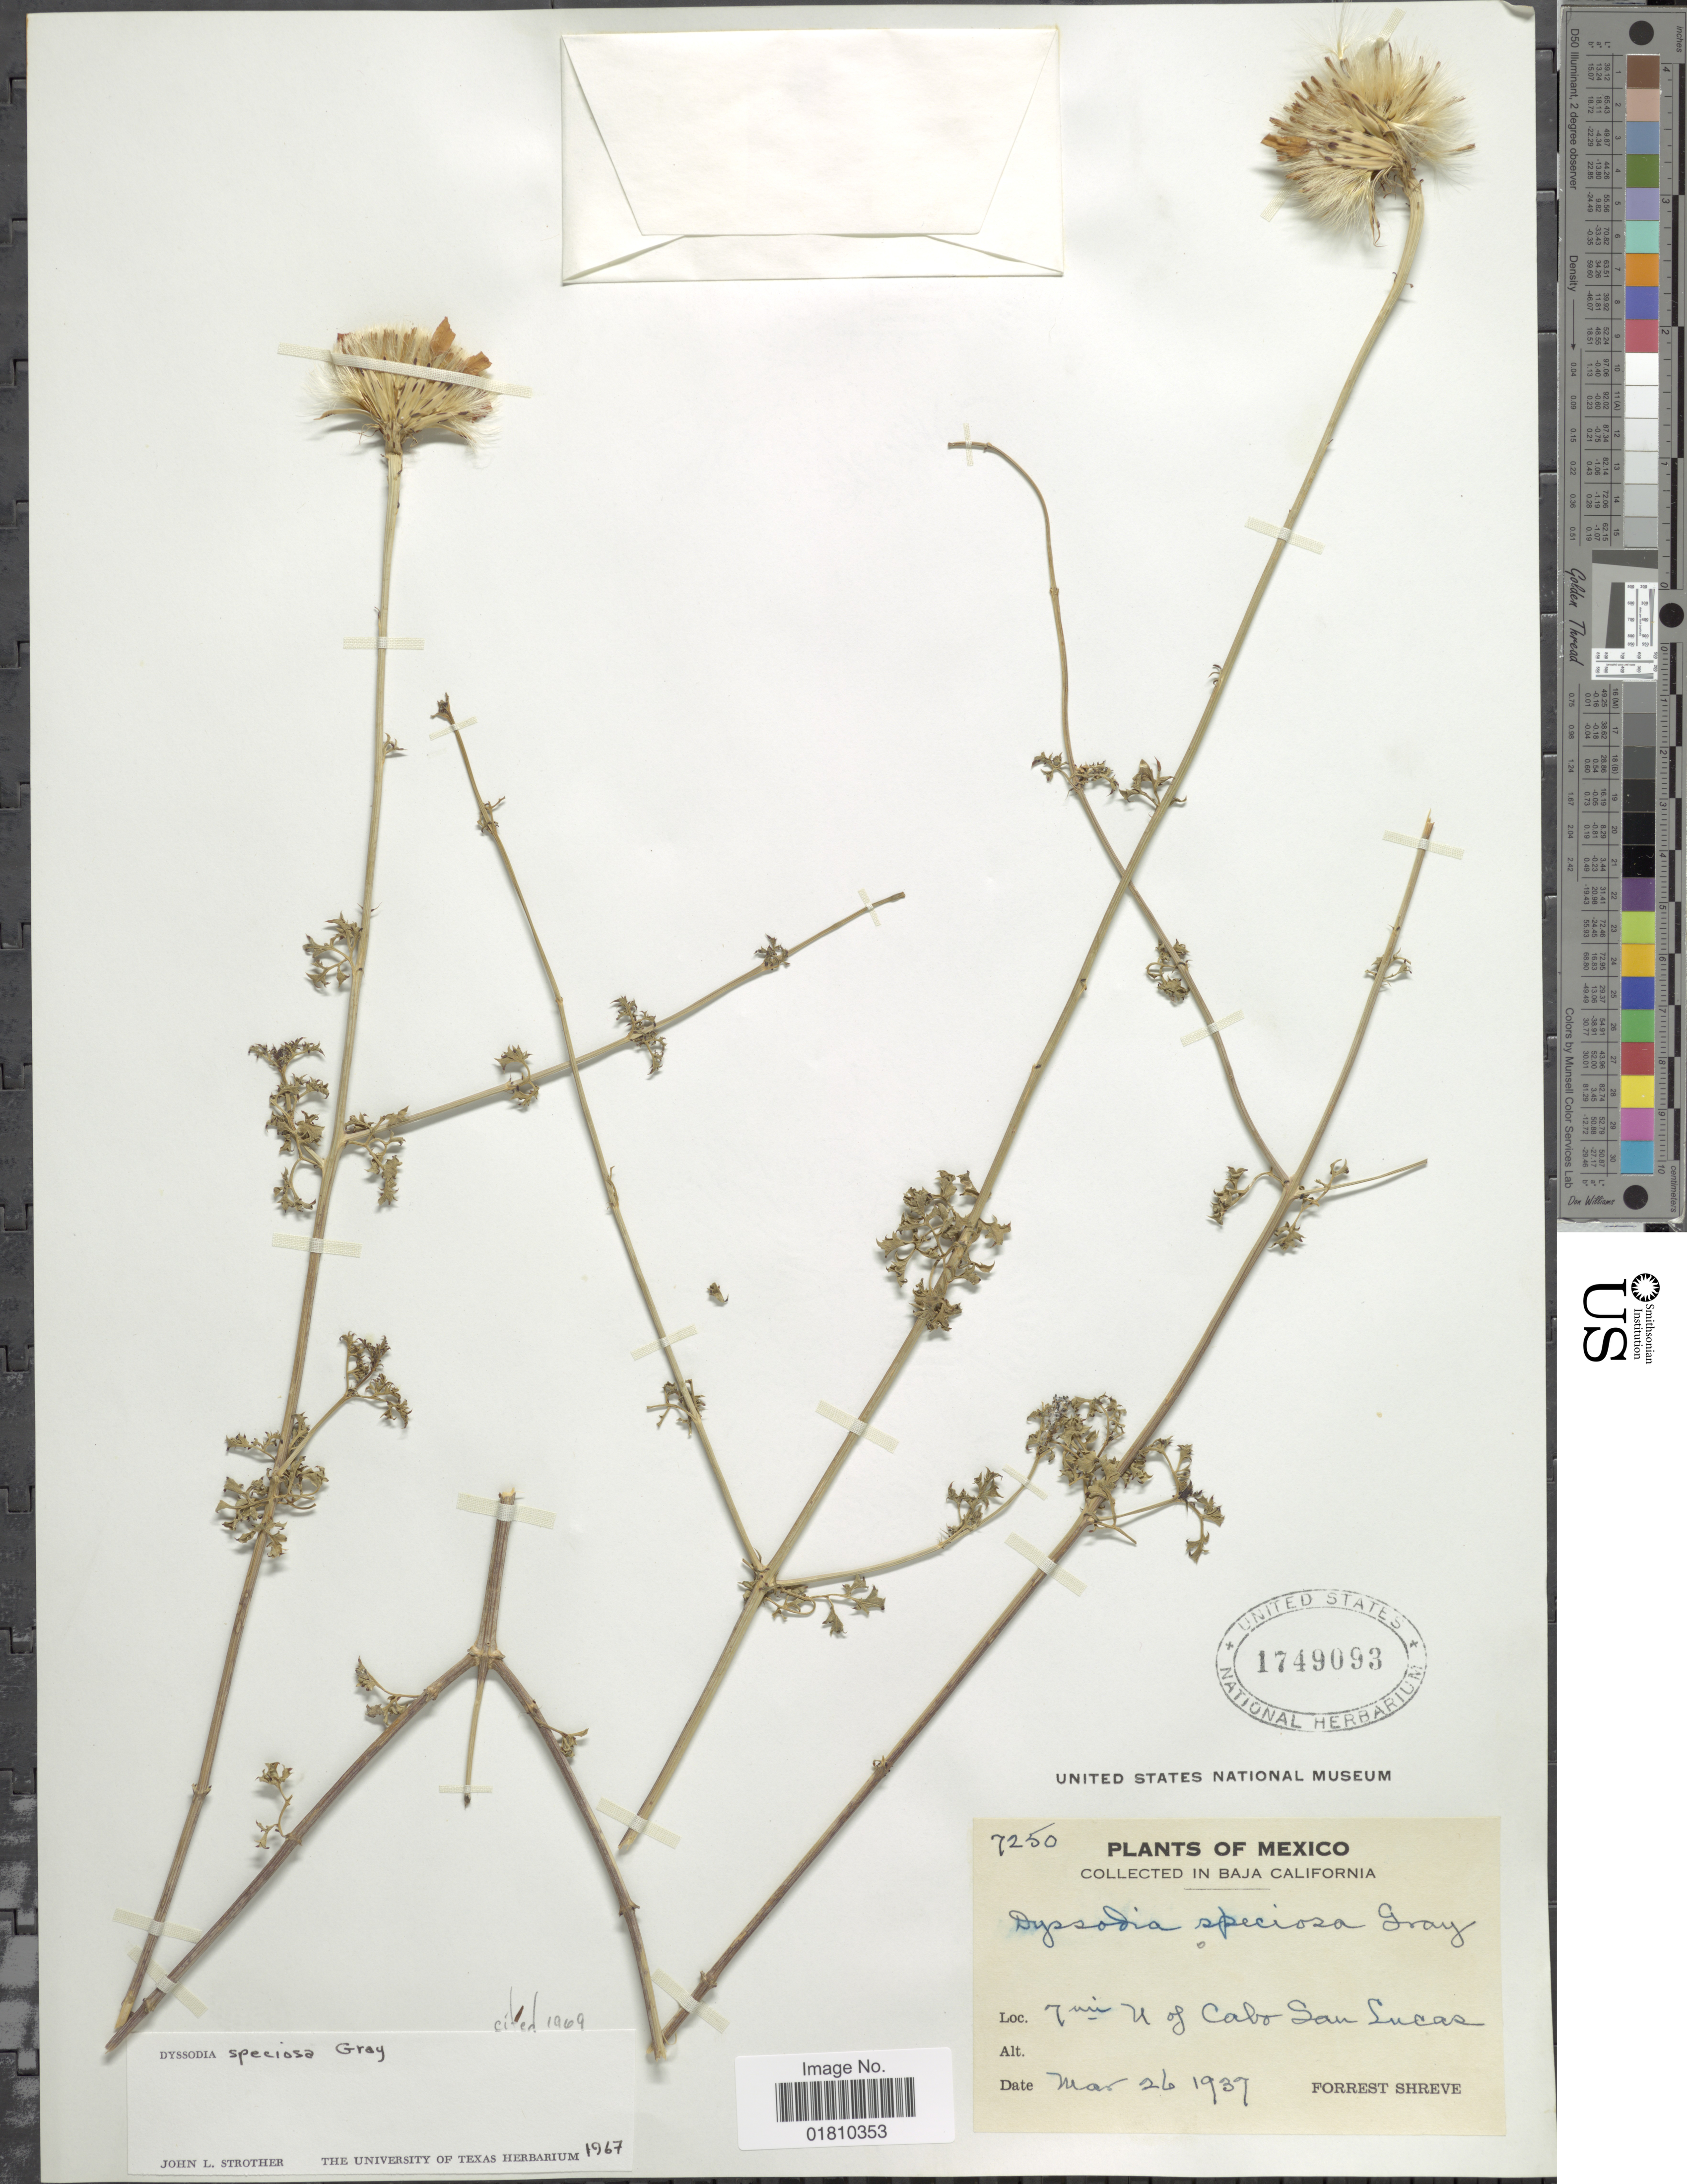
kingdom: Plantae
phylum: Tracheophyta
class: Magnoliopsida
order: Asterales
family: Asteraceae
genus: Adenophyllum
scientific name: Adenophyllum speciosum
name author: (A. Gray) Strother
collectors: F. Shreve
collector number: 7250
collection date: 1937-03-26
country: Mexico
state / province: Baja California Sur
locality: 7 mi N of Cabo San Lucas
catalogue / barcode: US 1749093